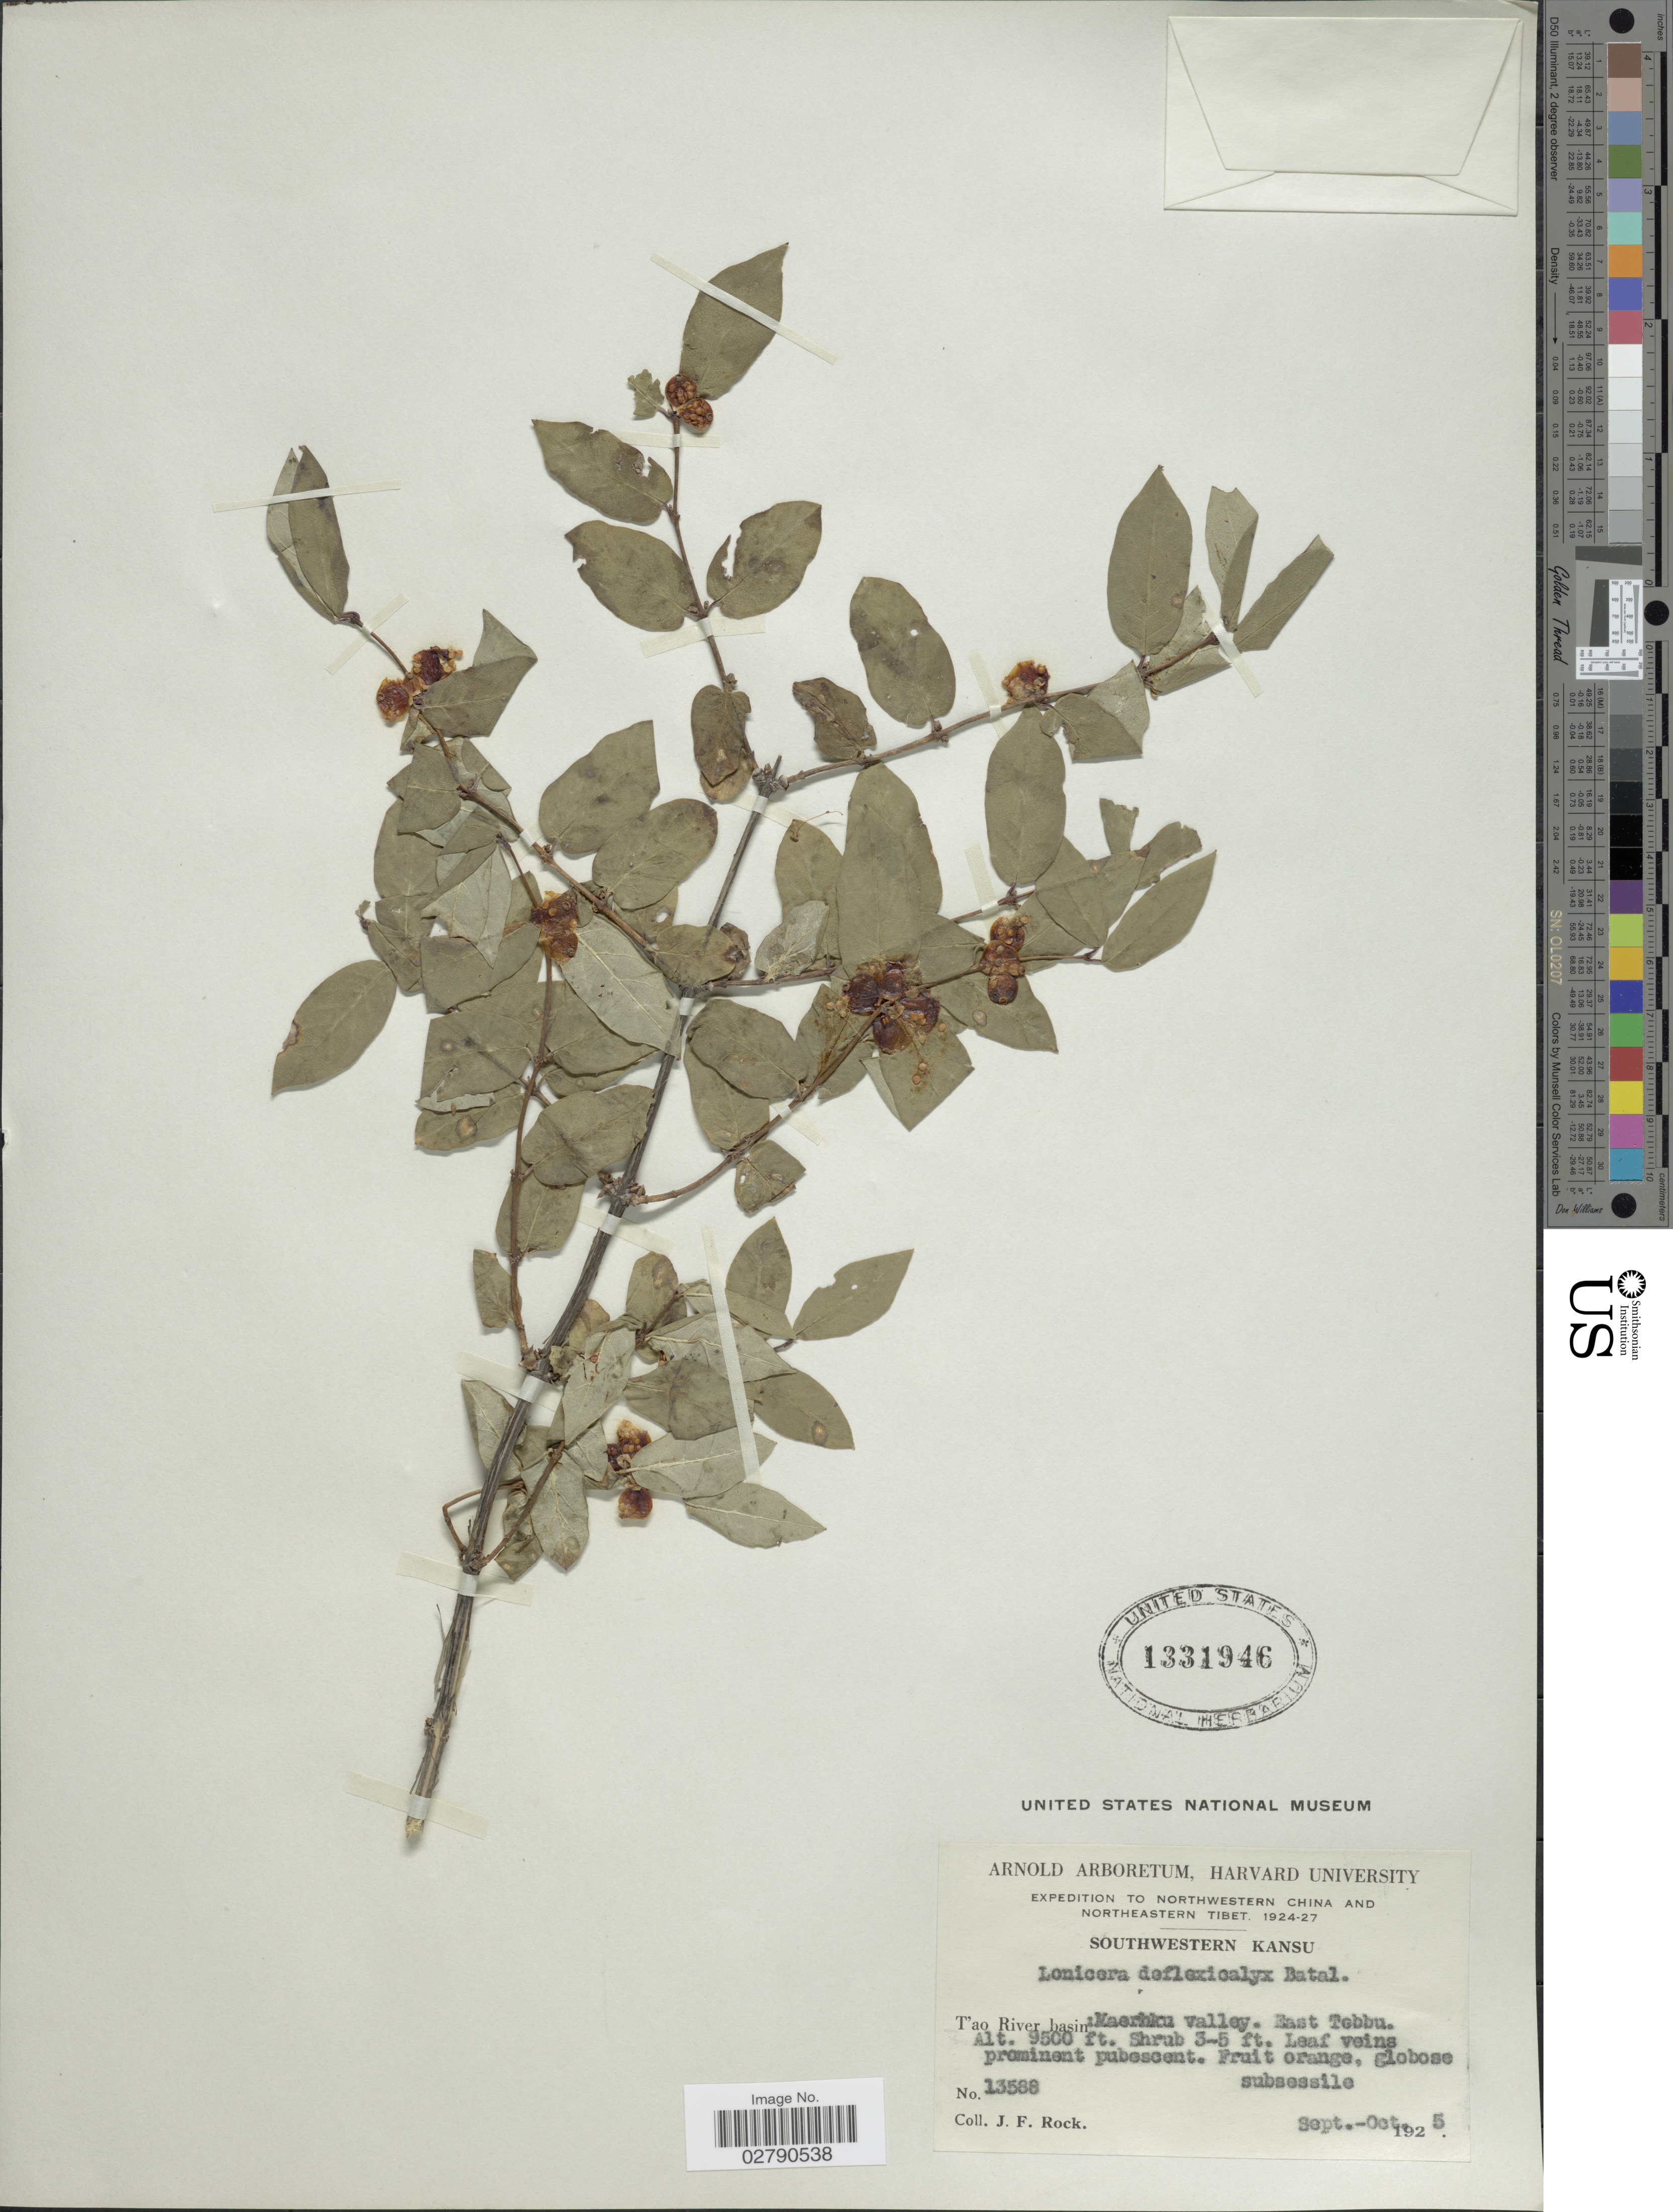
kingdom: Plantae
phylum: Tracheophyta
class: Magnoliopsida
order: Dipsacales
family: Caprifoliaceae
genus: Lonicera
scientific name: Lonicera deflexicalyx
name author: Batalin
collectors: J. Rock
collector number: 13588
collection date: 1925-09/1925-10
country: China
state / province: Gansu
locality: Northwestern China and Northeastern Tibet. Southwestern Kansu. T'ao River basin: Maerhku valley. East Tebbu.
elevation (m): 2896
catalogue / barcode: US 1331946